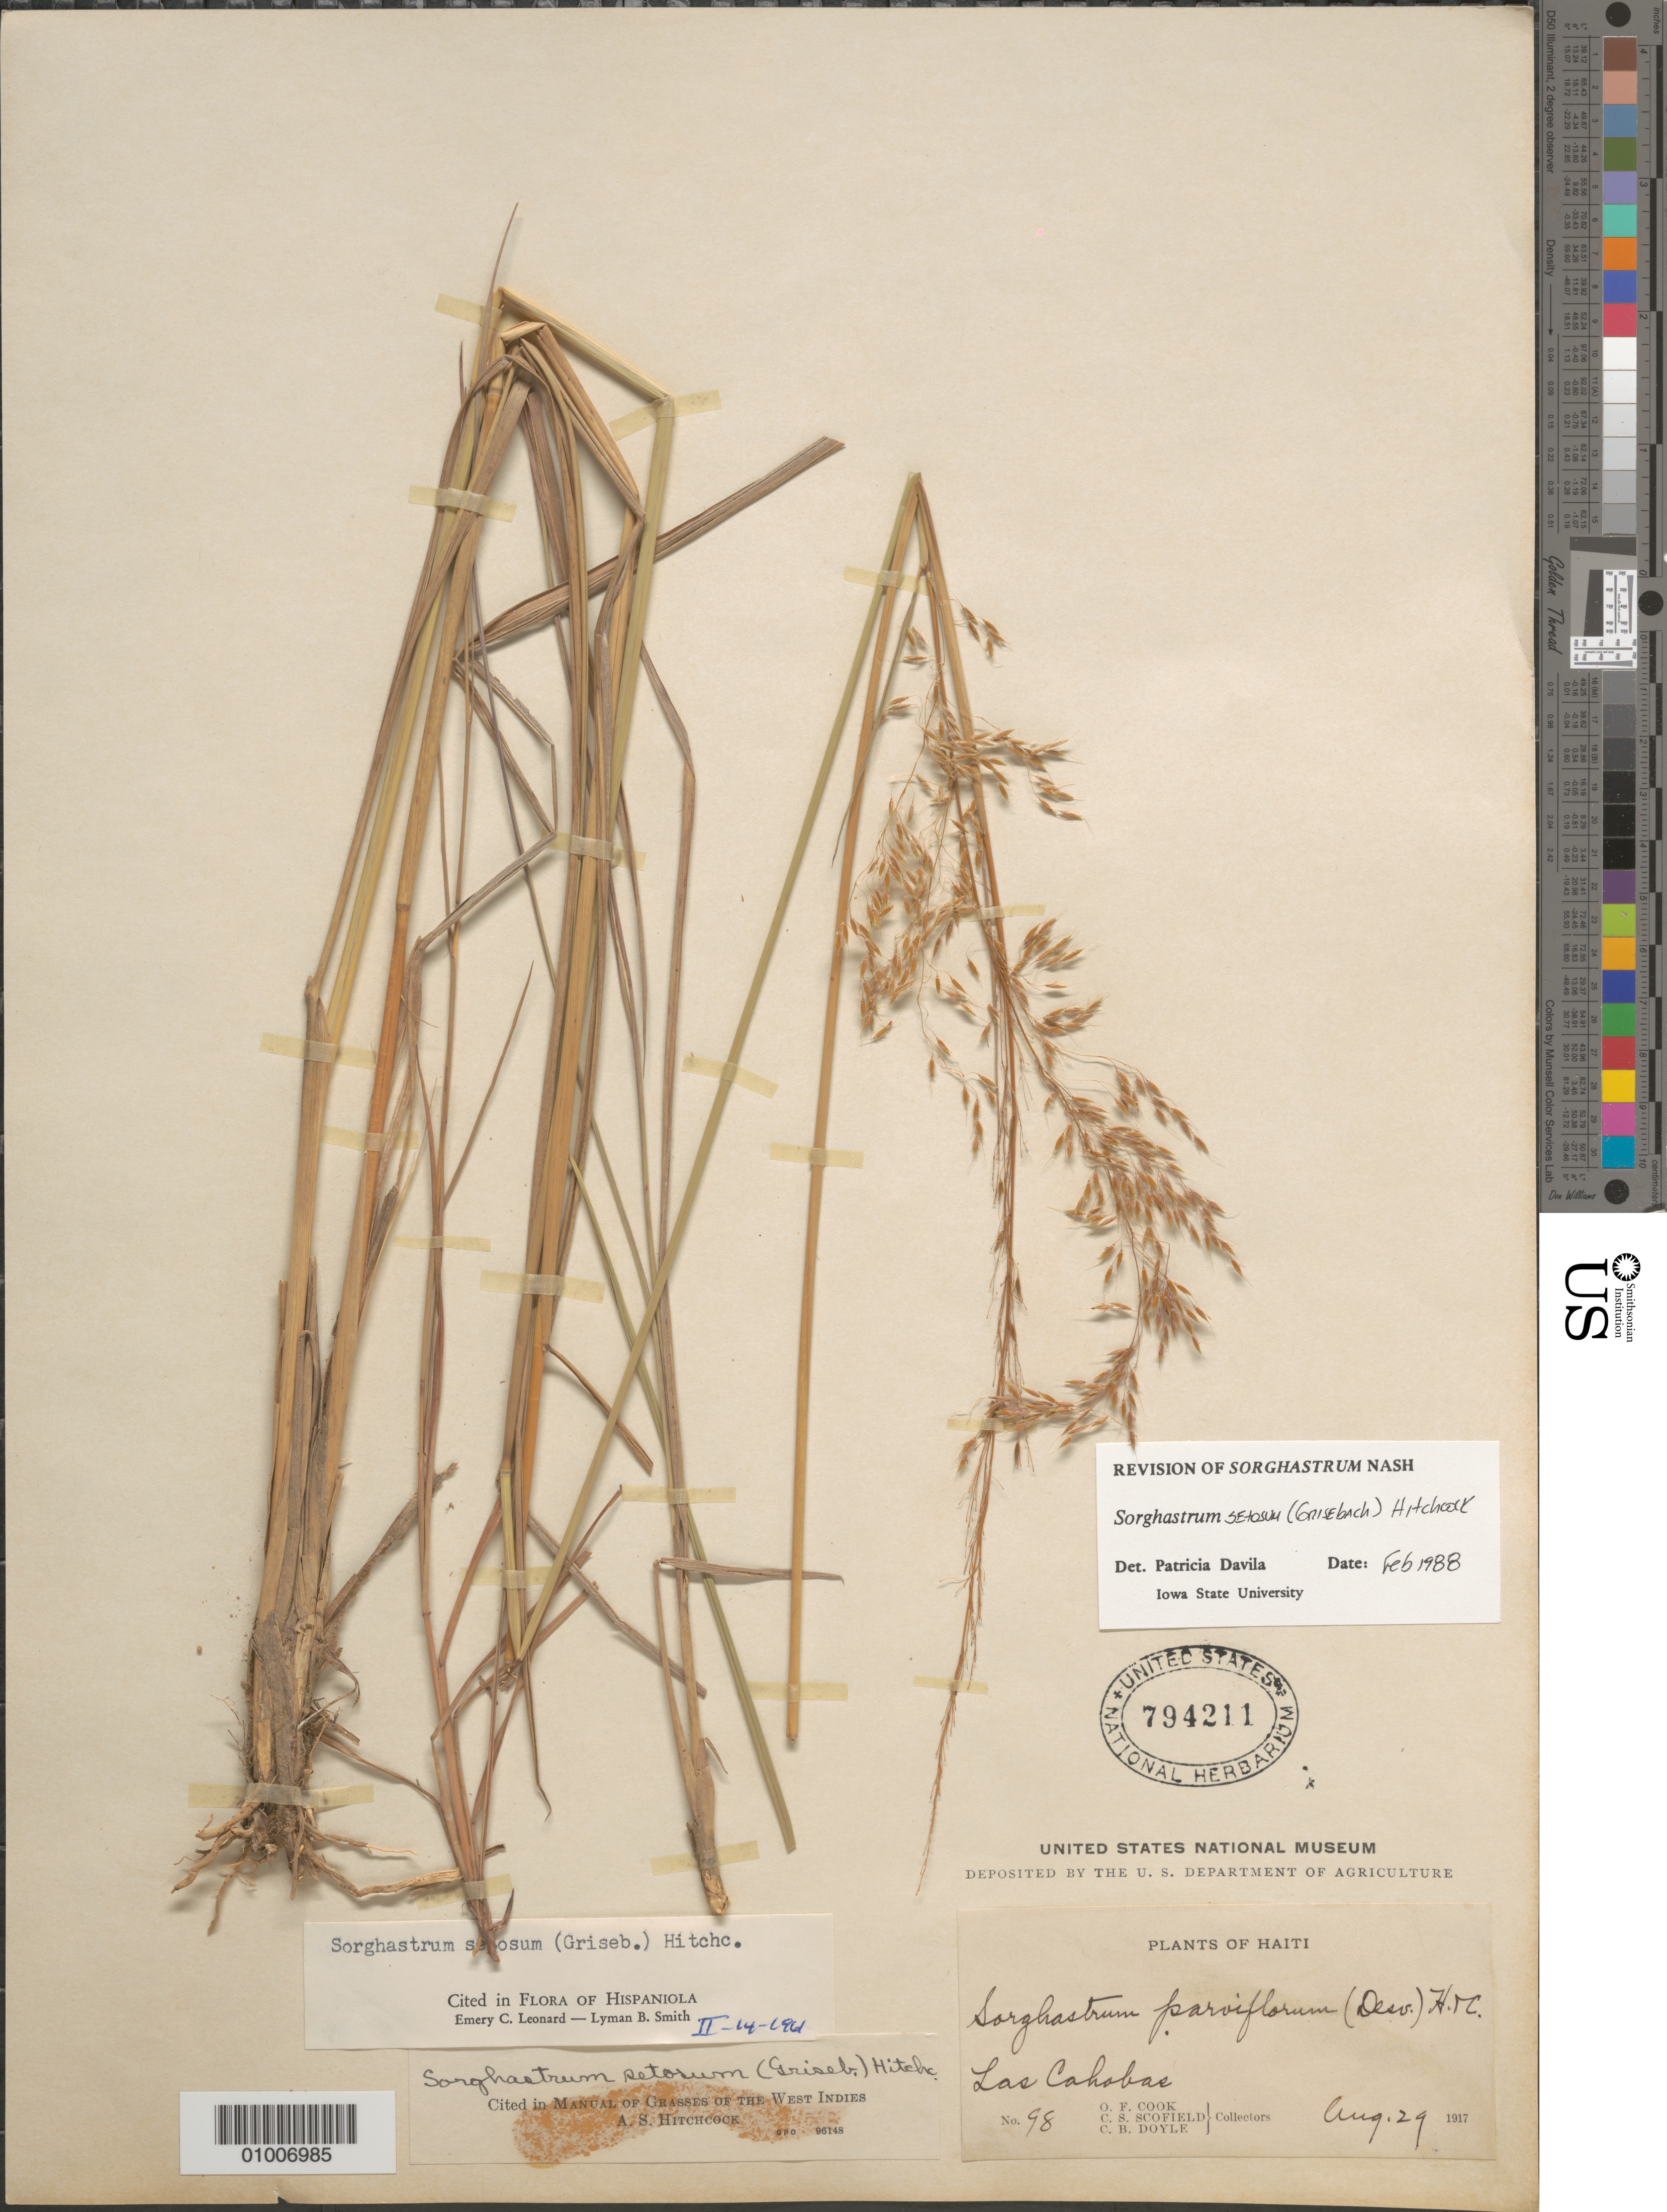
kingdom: Plantae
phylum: Tracheophyta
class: Liliopsida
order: Poales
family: Poaceae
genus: Sorghastrum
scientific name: Sorghastrum setosum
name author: (Griseb.) Hitchc.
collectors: O. F. Cook, C. Scofield & C. Doyle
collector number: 98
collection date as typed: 29 Aug 1917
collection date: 1917-08-29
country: Haiti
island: Hispaniola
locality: Lascahobas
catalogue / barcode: US 794211